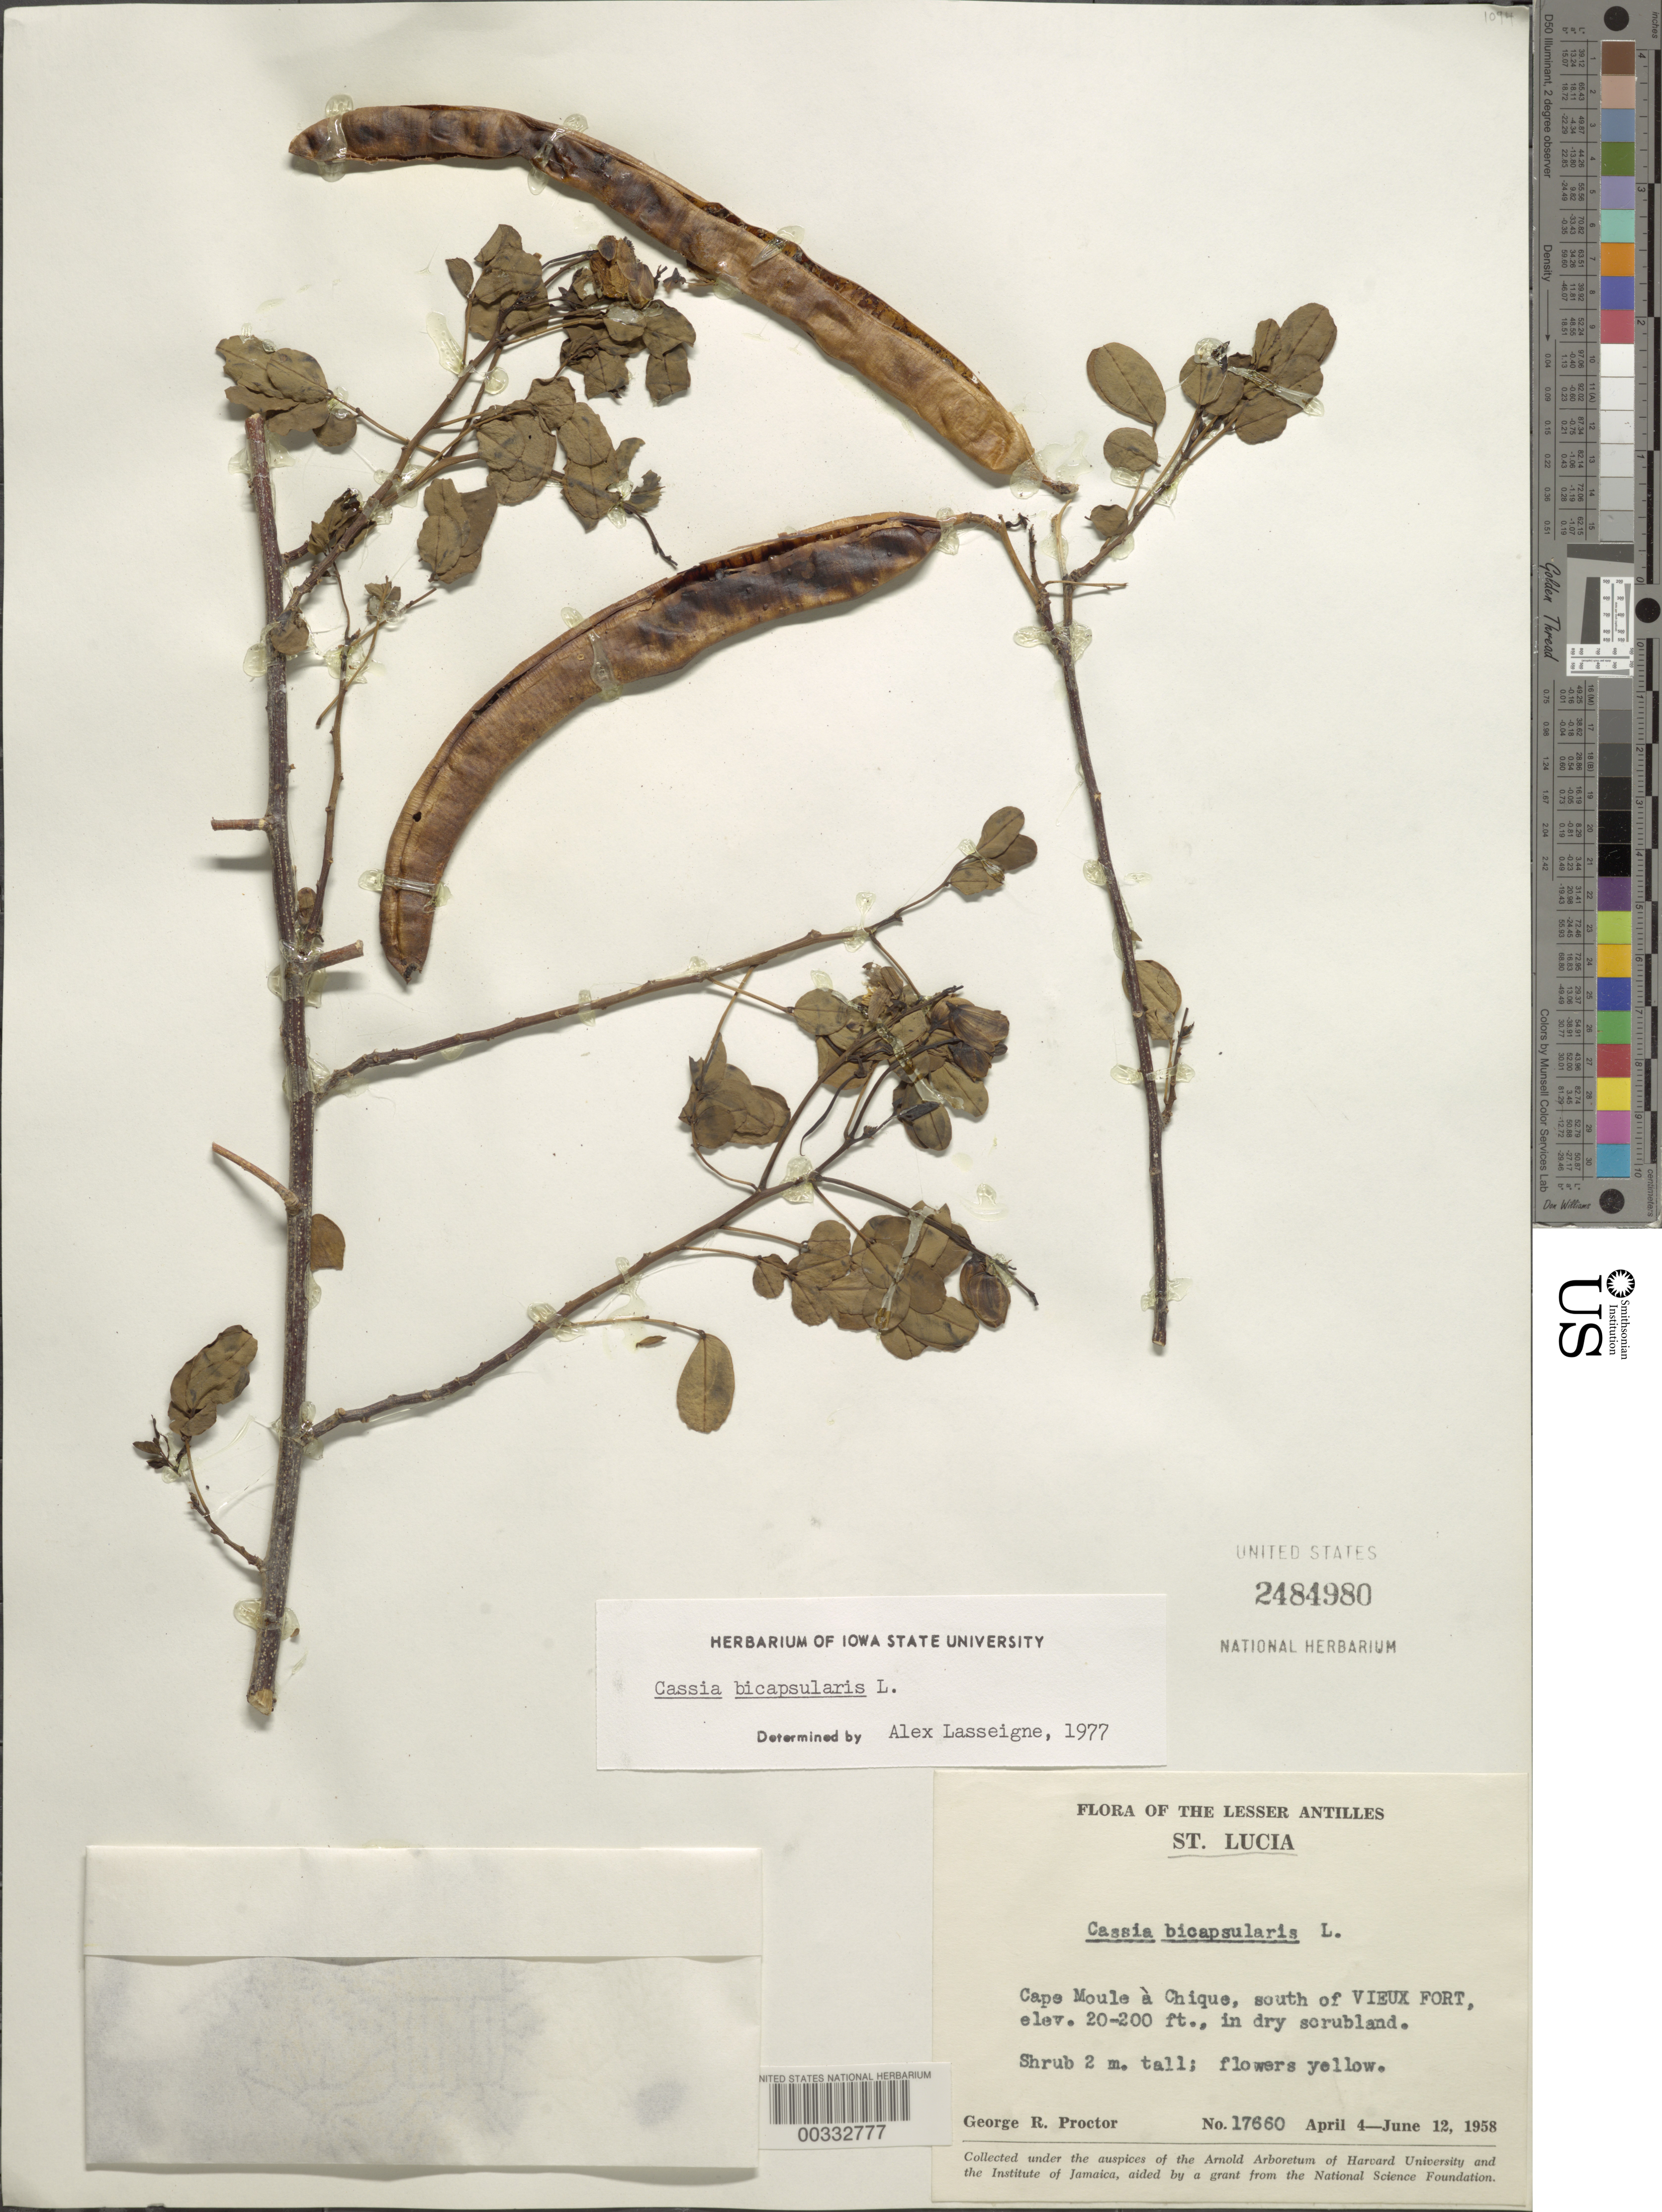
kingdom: Plantae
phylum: Tracheophyta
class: Magnoliopsida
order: Fabales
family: Fabaceae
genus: Senna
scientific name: Senna bicapsularis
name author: (L.) Roxb.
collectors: G. R. Proctor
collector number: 17660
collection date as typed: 04 Apr 1958 to 12 Jun 1958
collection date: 1958-04-04/1958-06-12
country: St. Lucia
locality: Cape moule a chique, s of vieux fort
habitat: In dry scrubland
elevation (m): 6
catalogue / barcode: US 2484980